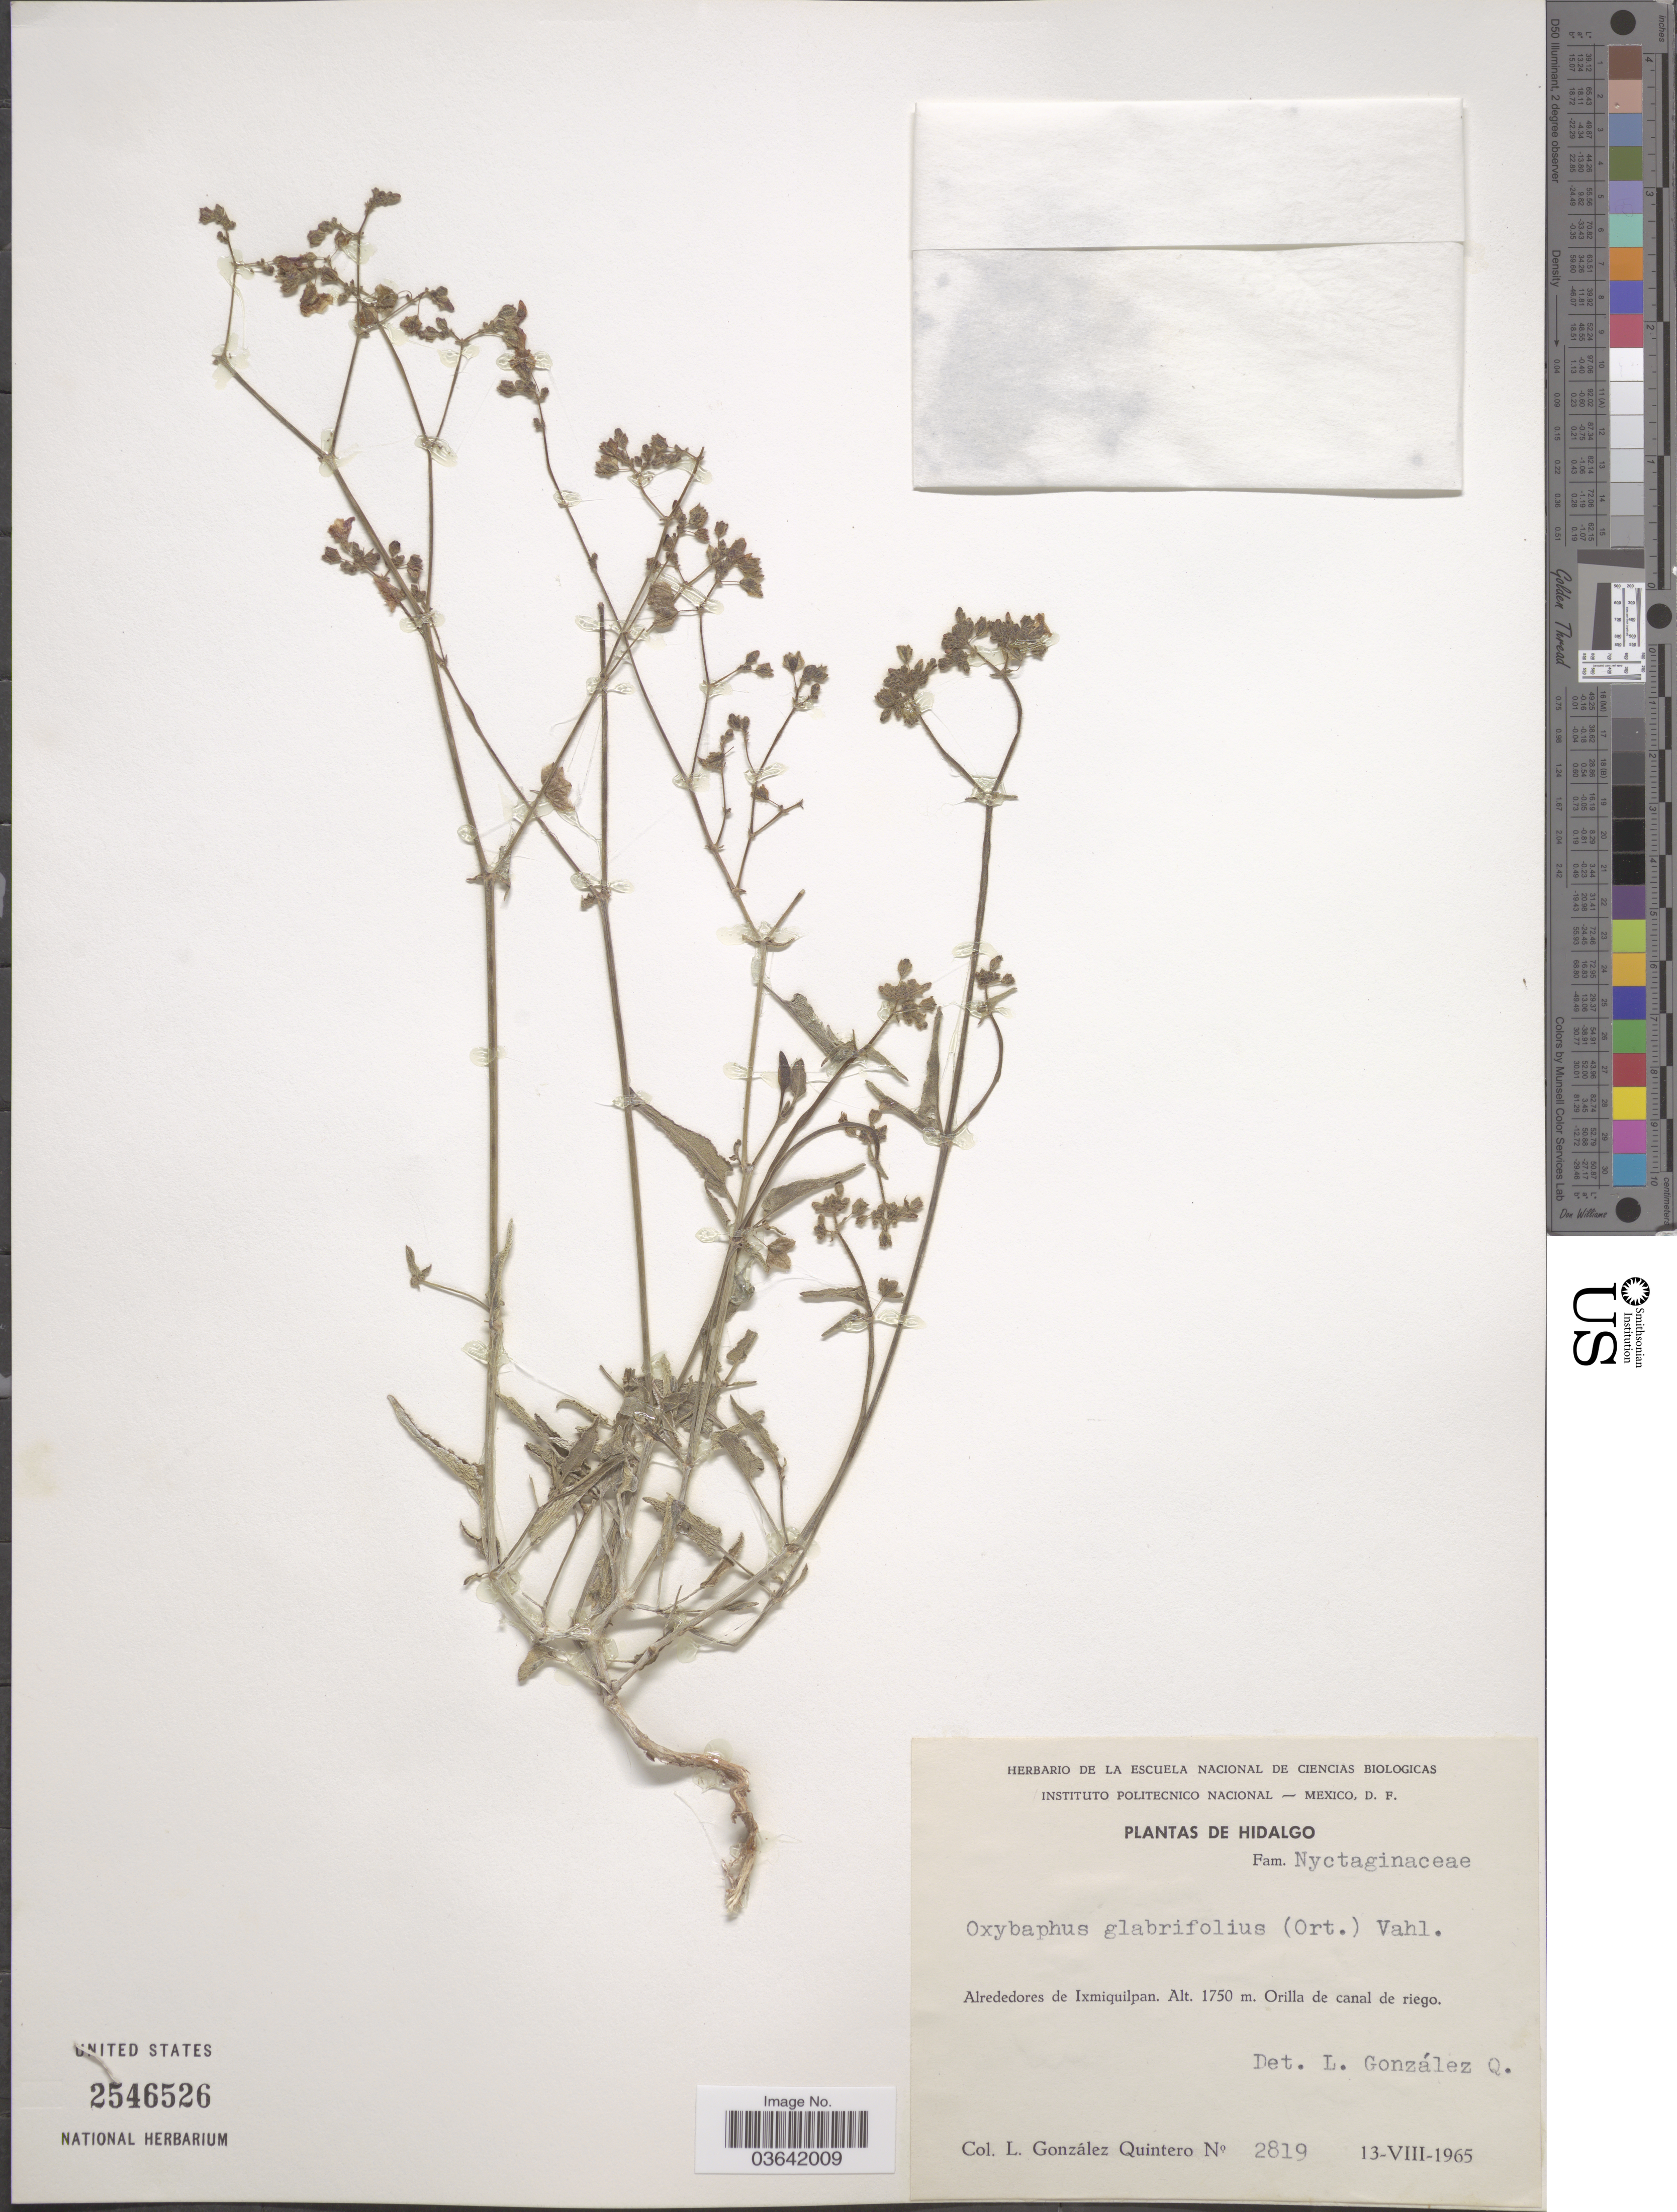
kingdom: Plantae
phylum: Tracheophyta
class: Magnoliopsida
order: Caryophyllales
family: Nyctaginaceae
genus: Mirabilis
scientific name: Mirabilis glabrifolia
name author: (Ort.) I.M. Johnst.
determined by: Strong, Mark T., (BOT), Smithsonian Institution - National Museum of Natural History (UNITED STATES)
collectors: L. González Quintero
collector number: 2819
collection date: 1965-08-13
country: Mexico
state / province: Hidalgo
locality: Alrededores de Ixmiquilpan. Orilla de canal de riego.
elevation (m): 1750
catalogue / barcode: US 2546526